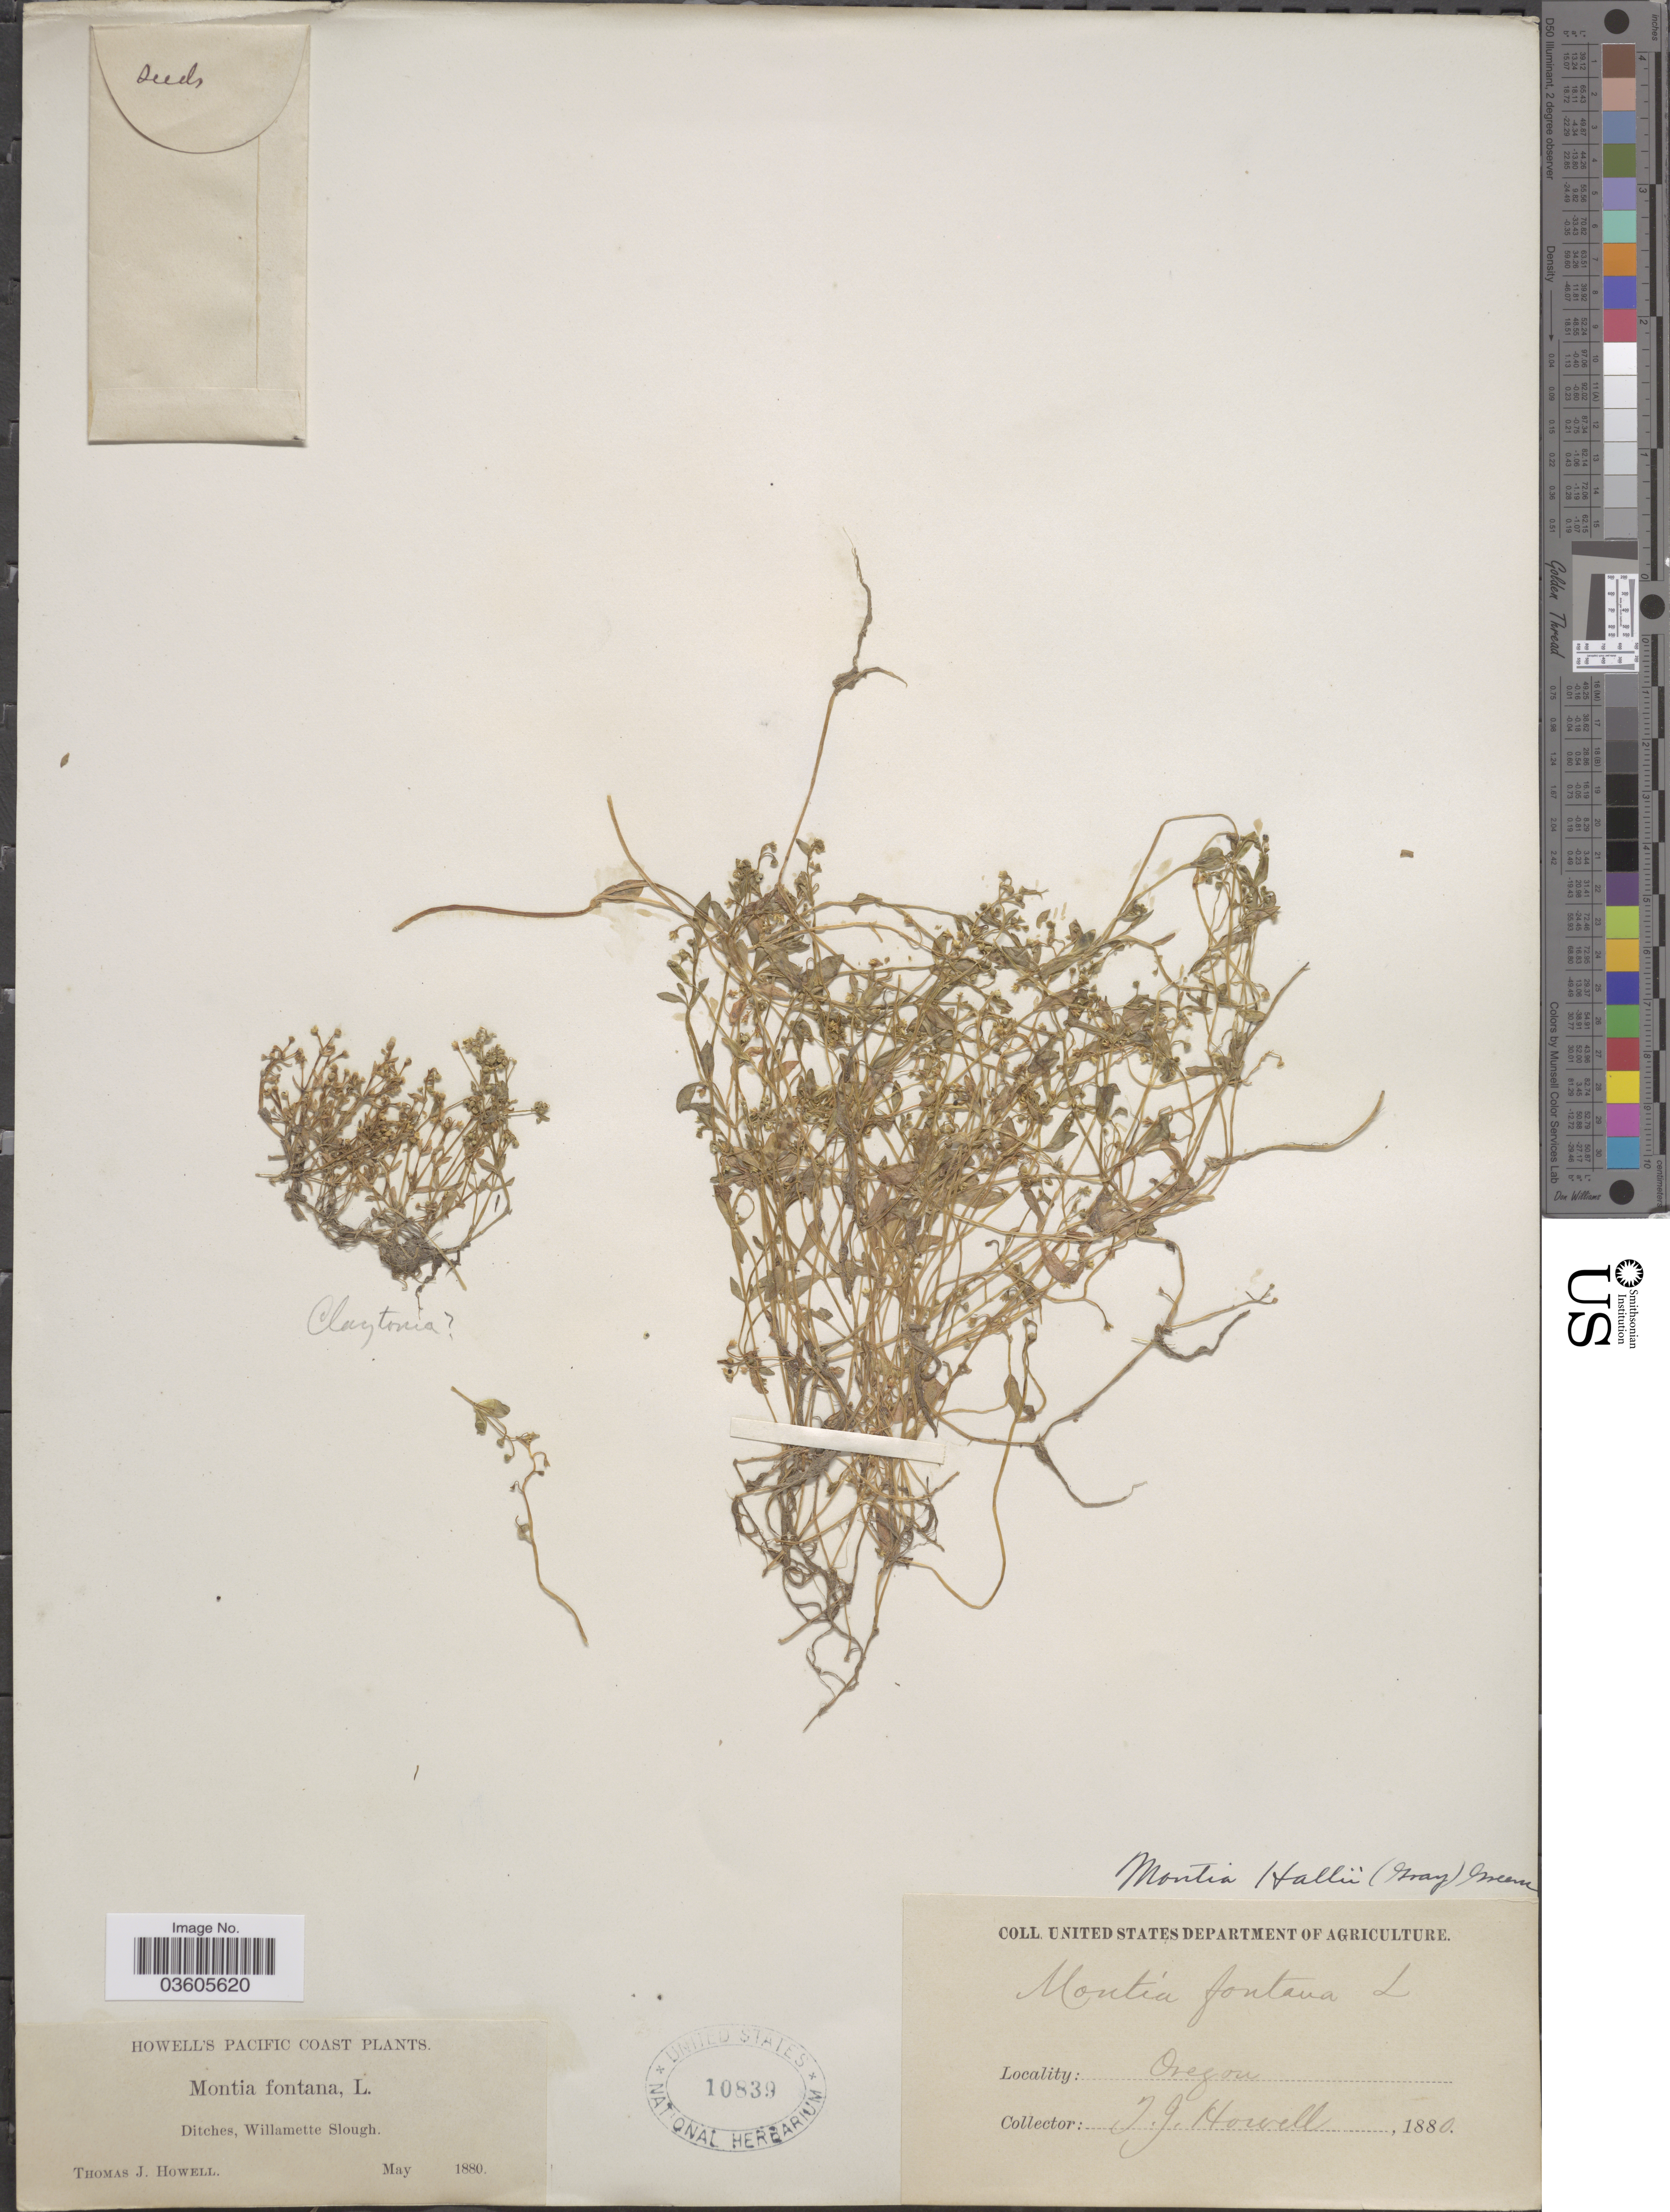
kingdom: Plantae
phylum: Tracheophyta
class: Magnoliopsida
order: Caryophyllales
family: Montiaceae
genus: Montia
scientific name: Montia hallii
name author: (A. Gray) Greene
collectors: T. J. Howell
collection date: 1880-05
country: United States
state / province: Oregon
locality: Pacific Coast. Ditches, Willamette Slough.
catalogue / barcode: US 10839